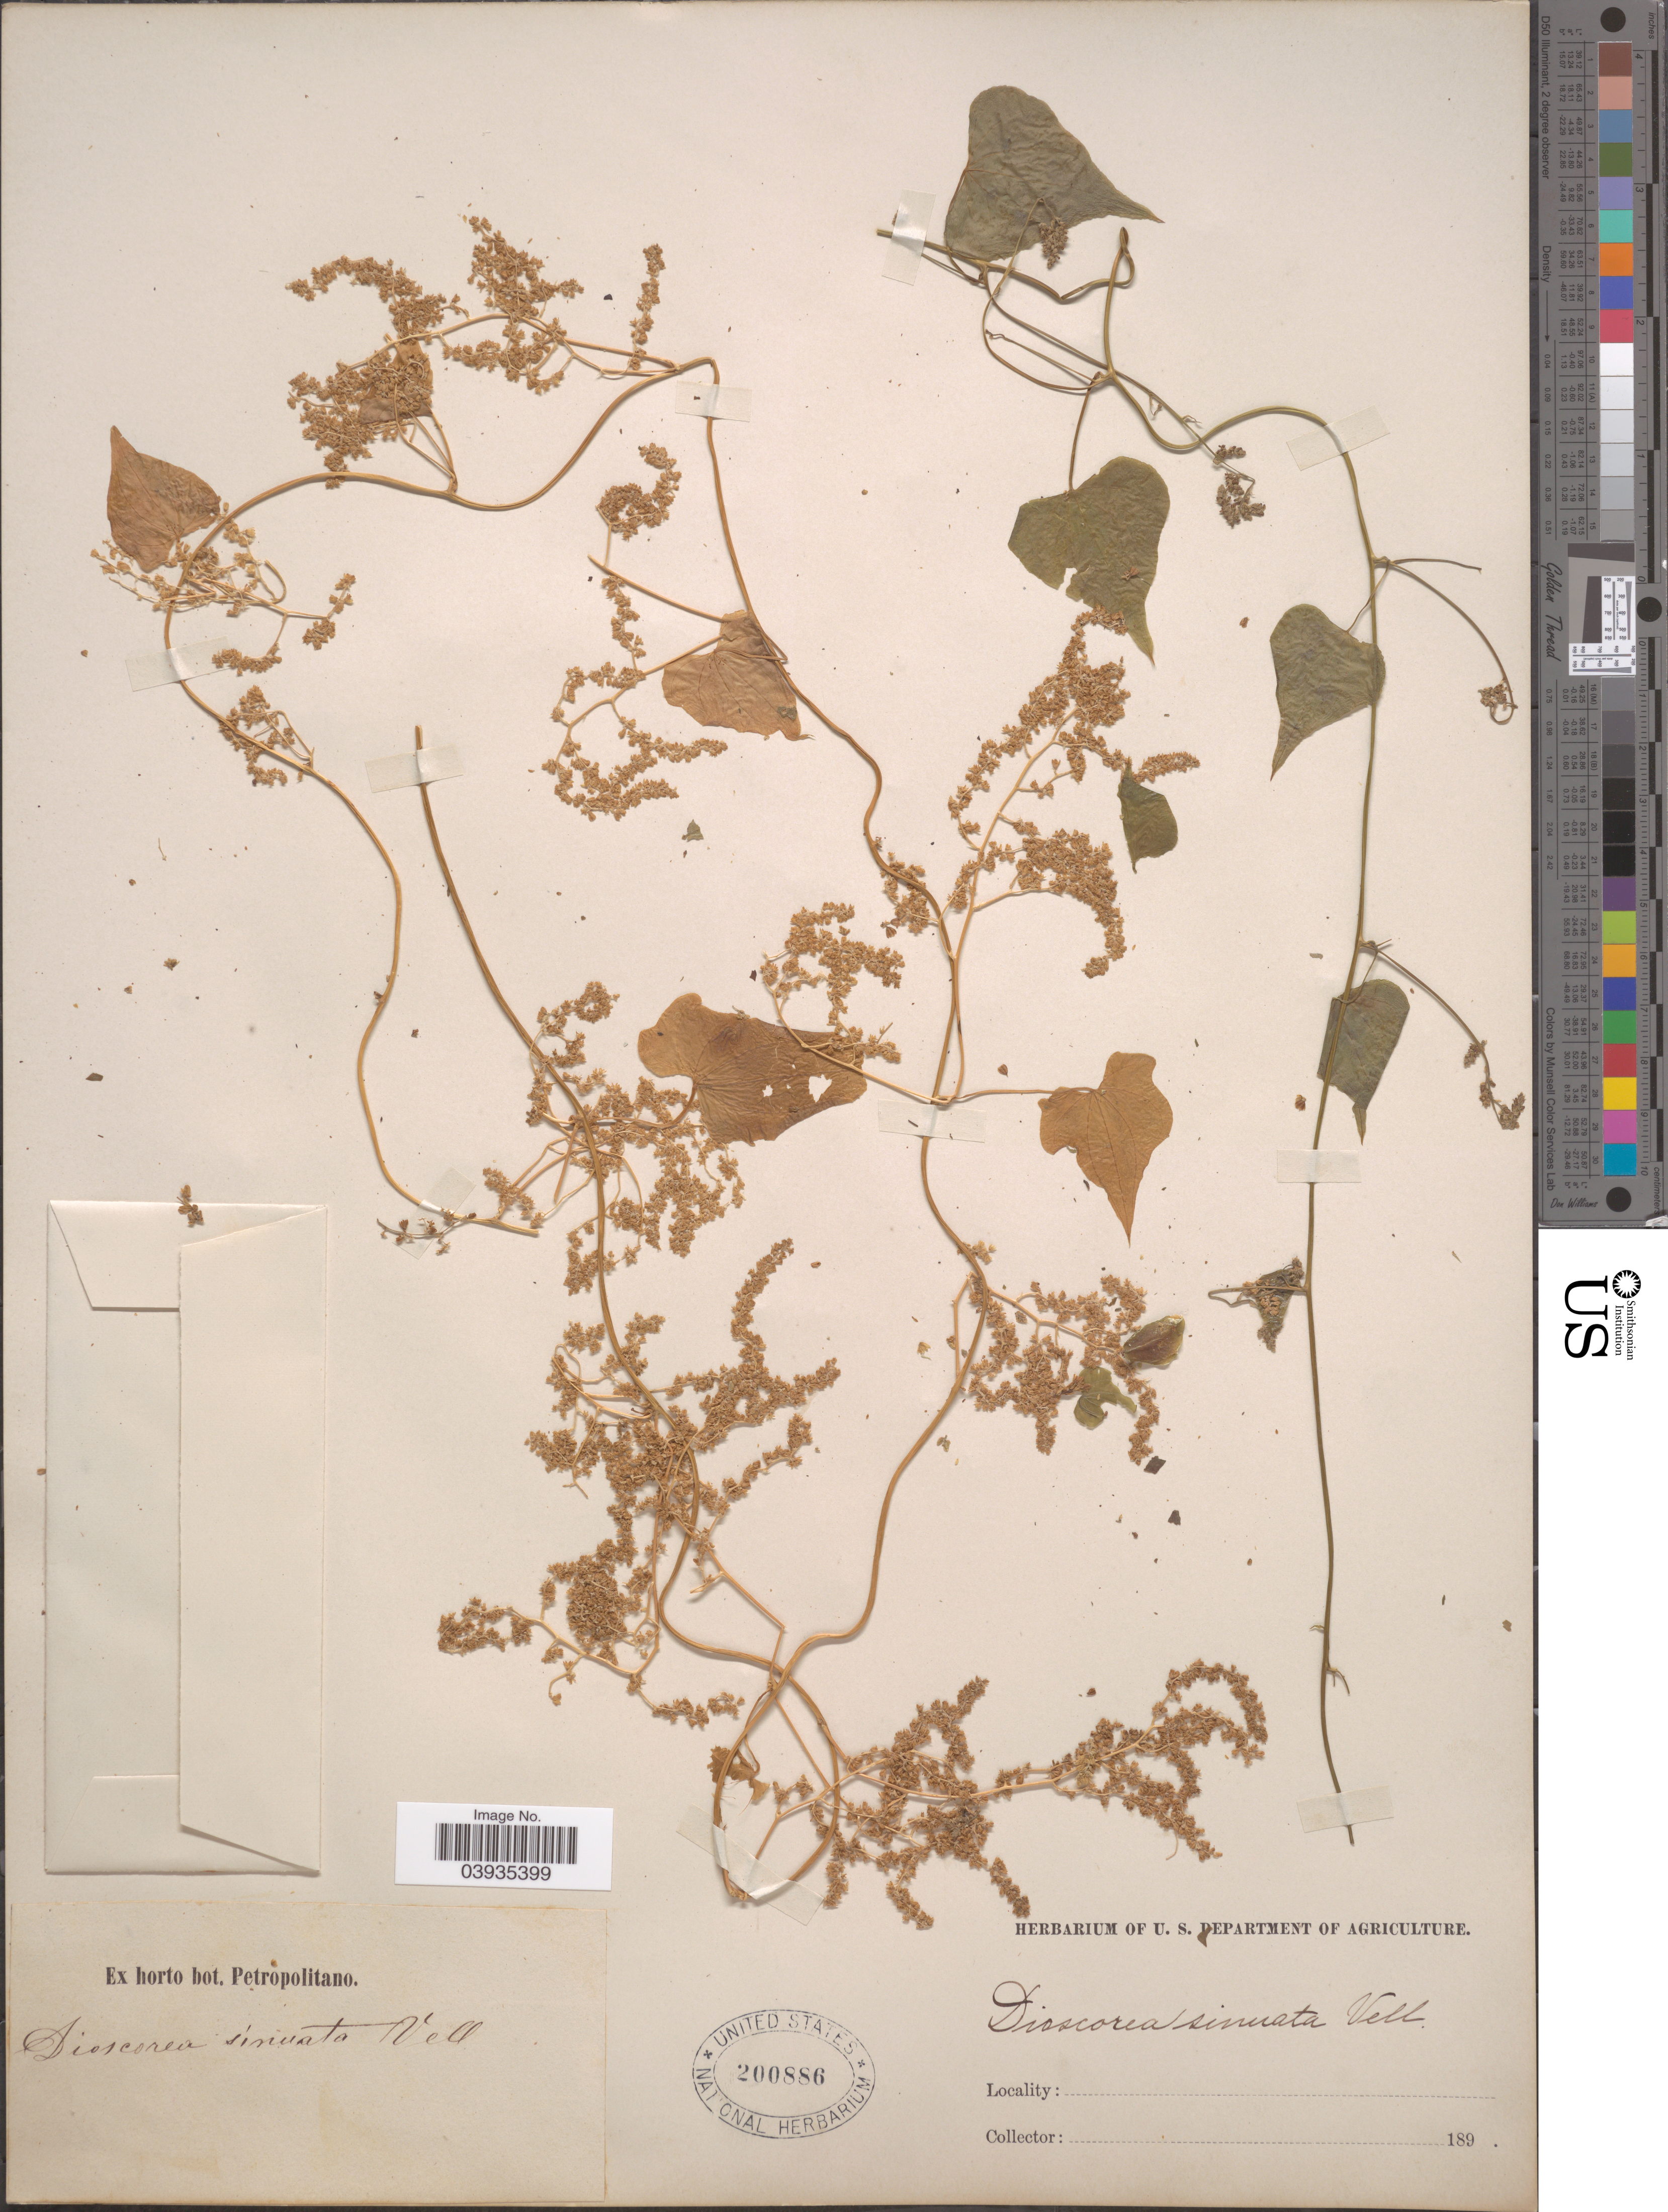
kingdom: Plantae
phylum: Tracheophyta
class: Liliopsida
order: Dioscoreales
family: Dioscoreaceae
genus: Dioscorea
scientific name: Dioscorea sinuata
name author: Vell.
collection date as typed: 189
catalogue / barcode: US 200886